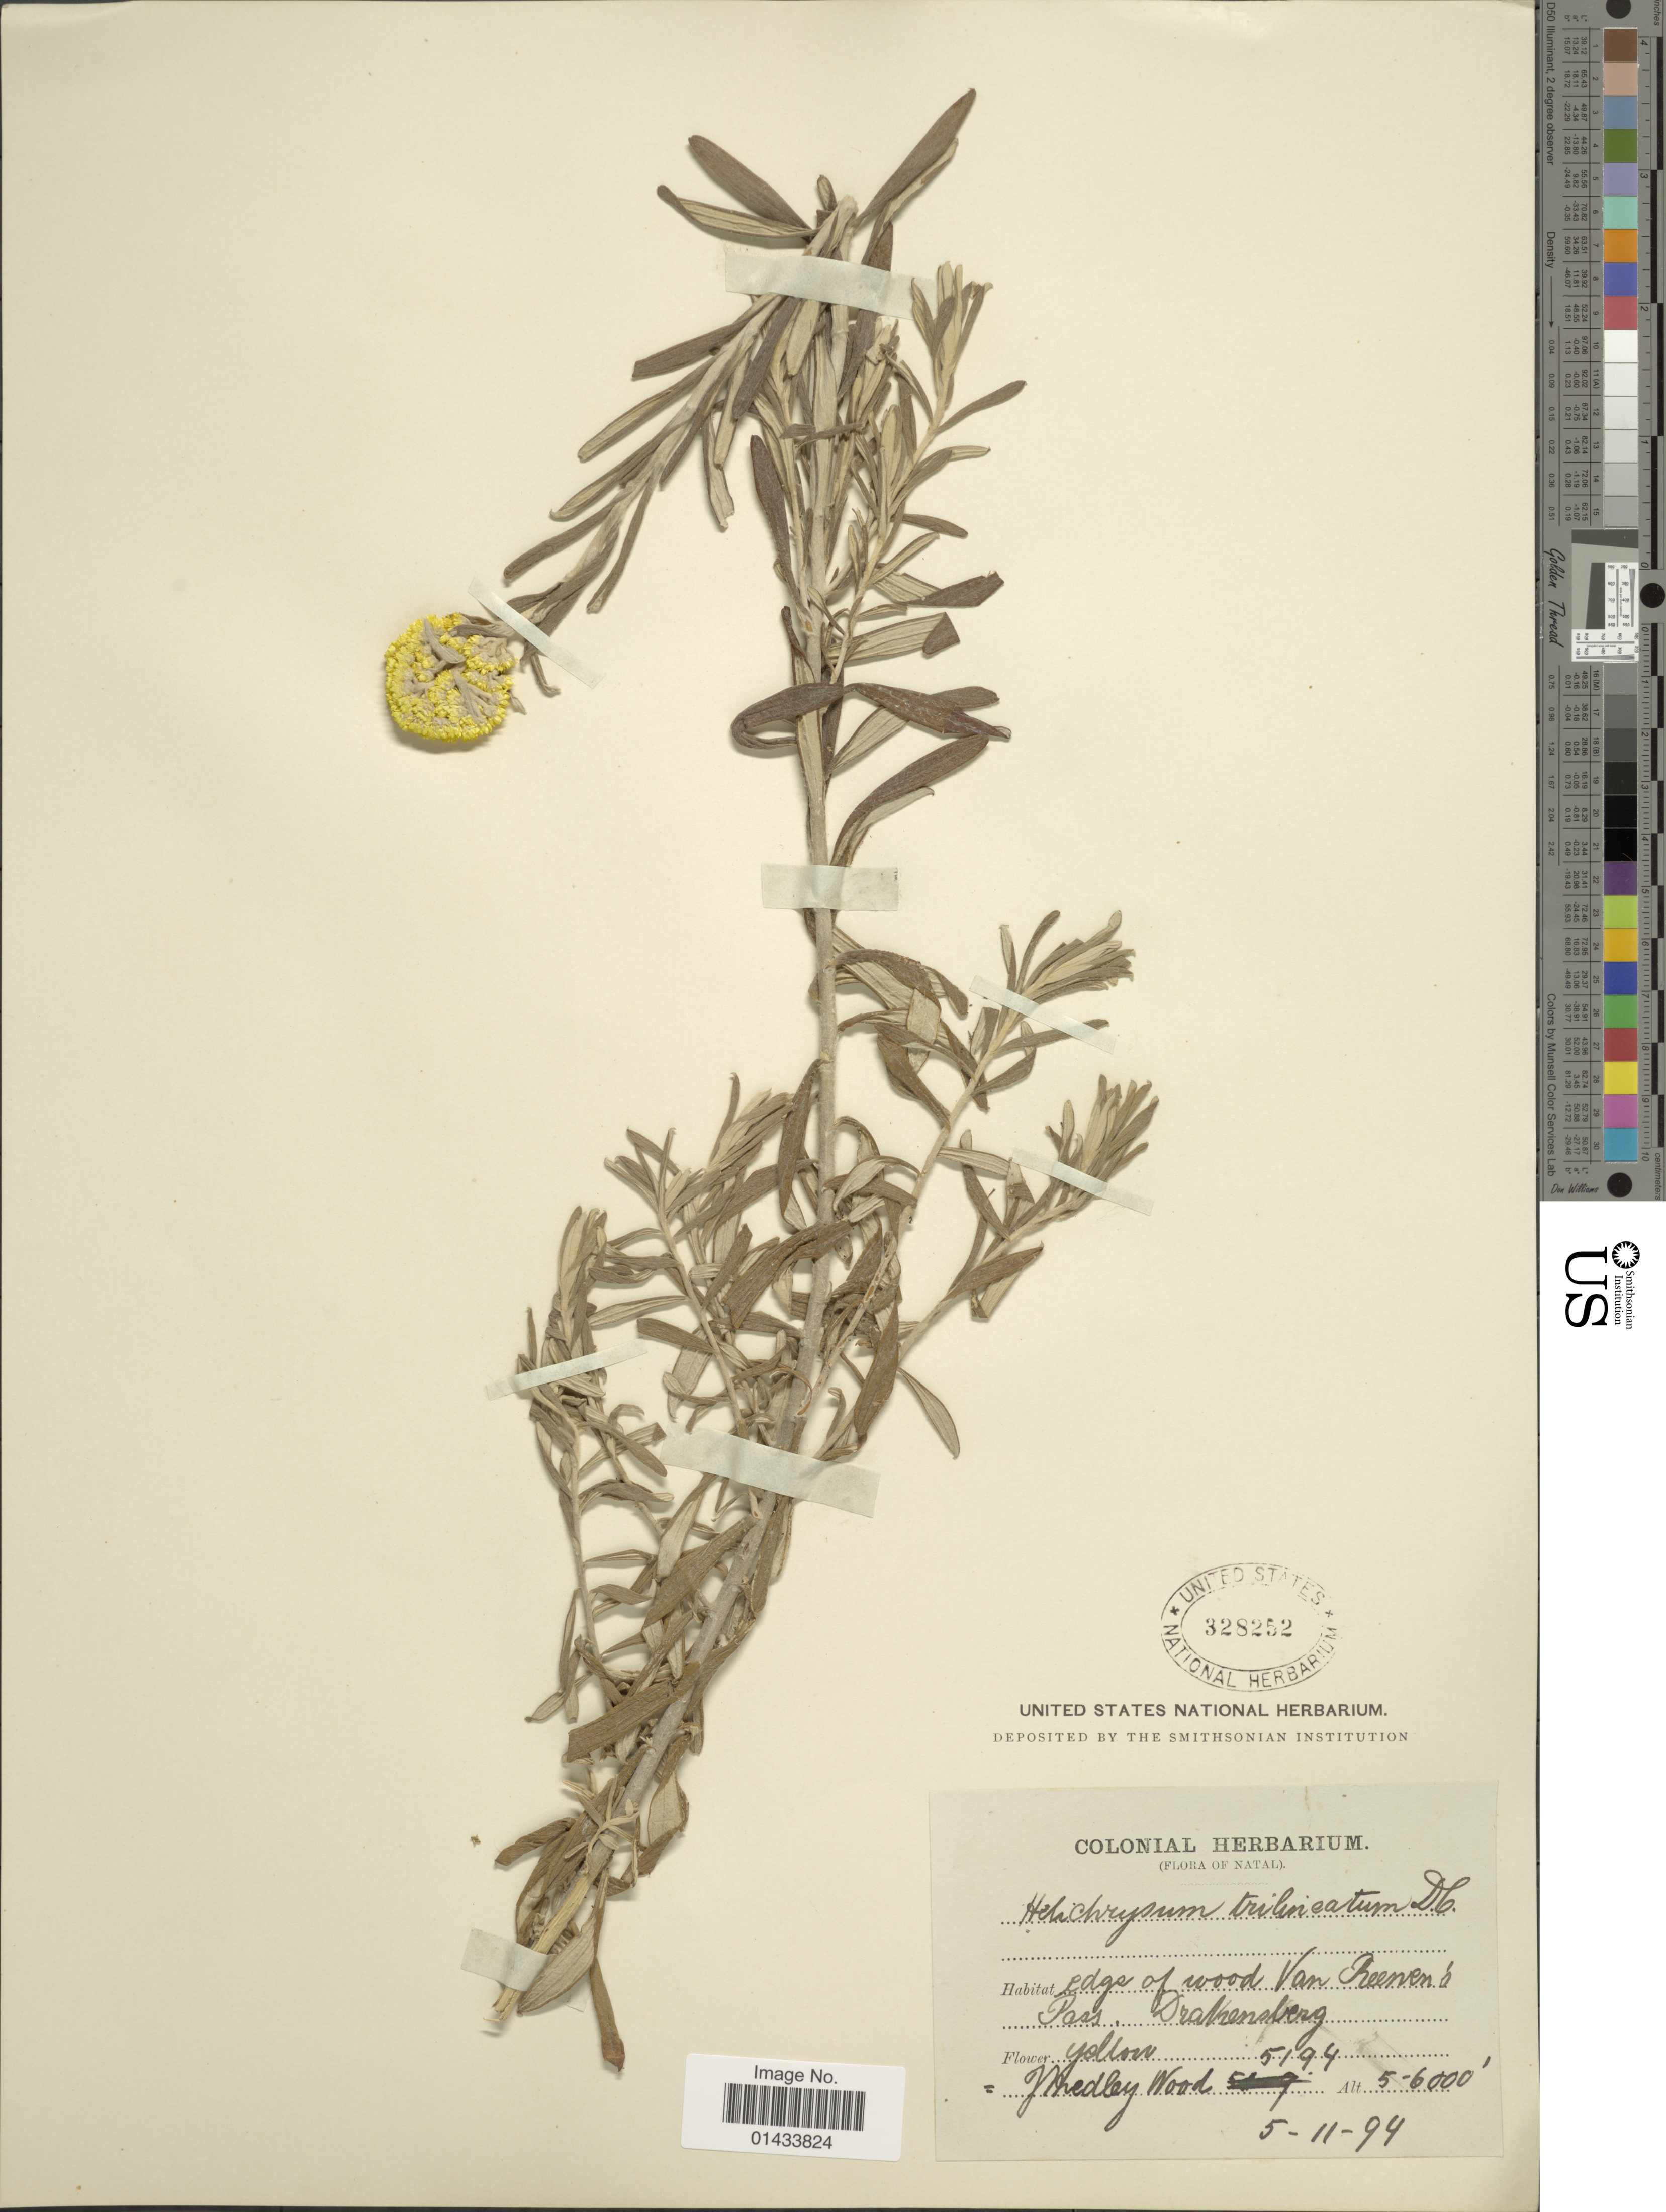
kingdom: Plantae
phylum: Tracheophyta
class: Magnoliopsida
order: Asterales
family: Asteraceae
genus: Helichrysum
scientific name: Helichrysum trilineatum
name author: DC.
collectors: J. M. Wood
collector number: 5194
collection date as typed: Transcribed d/m/y: 5/11/94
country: South Africa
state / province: KwaZulu-Natal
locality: Natal, Edge of wood Van Reenen a Pass, Drakensberg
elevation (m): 1524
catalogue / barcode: US 328252